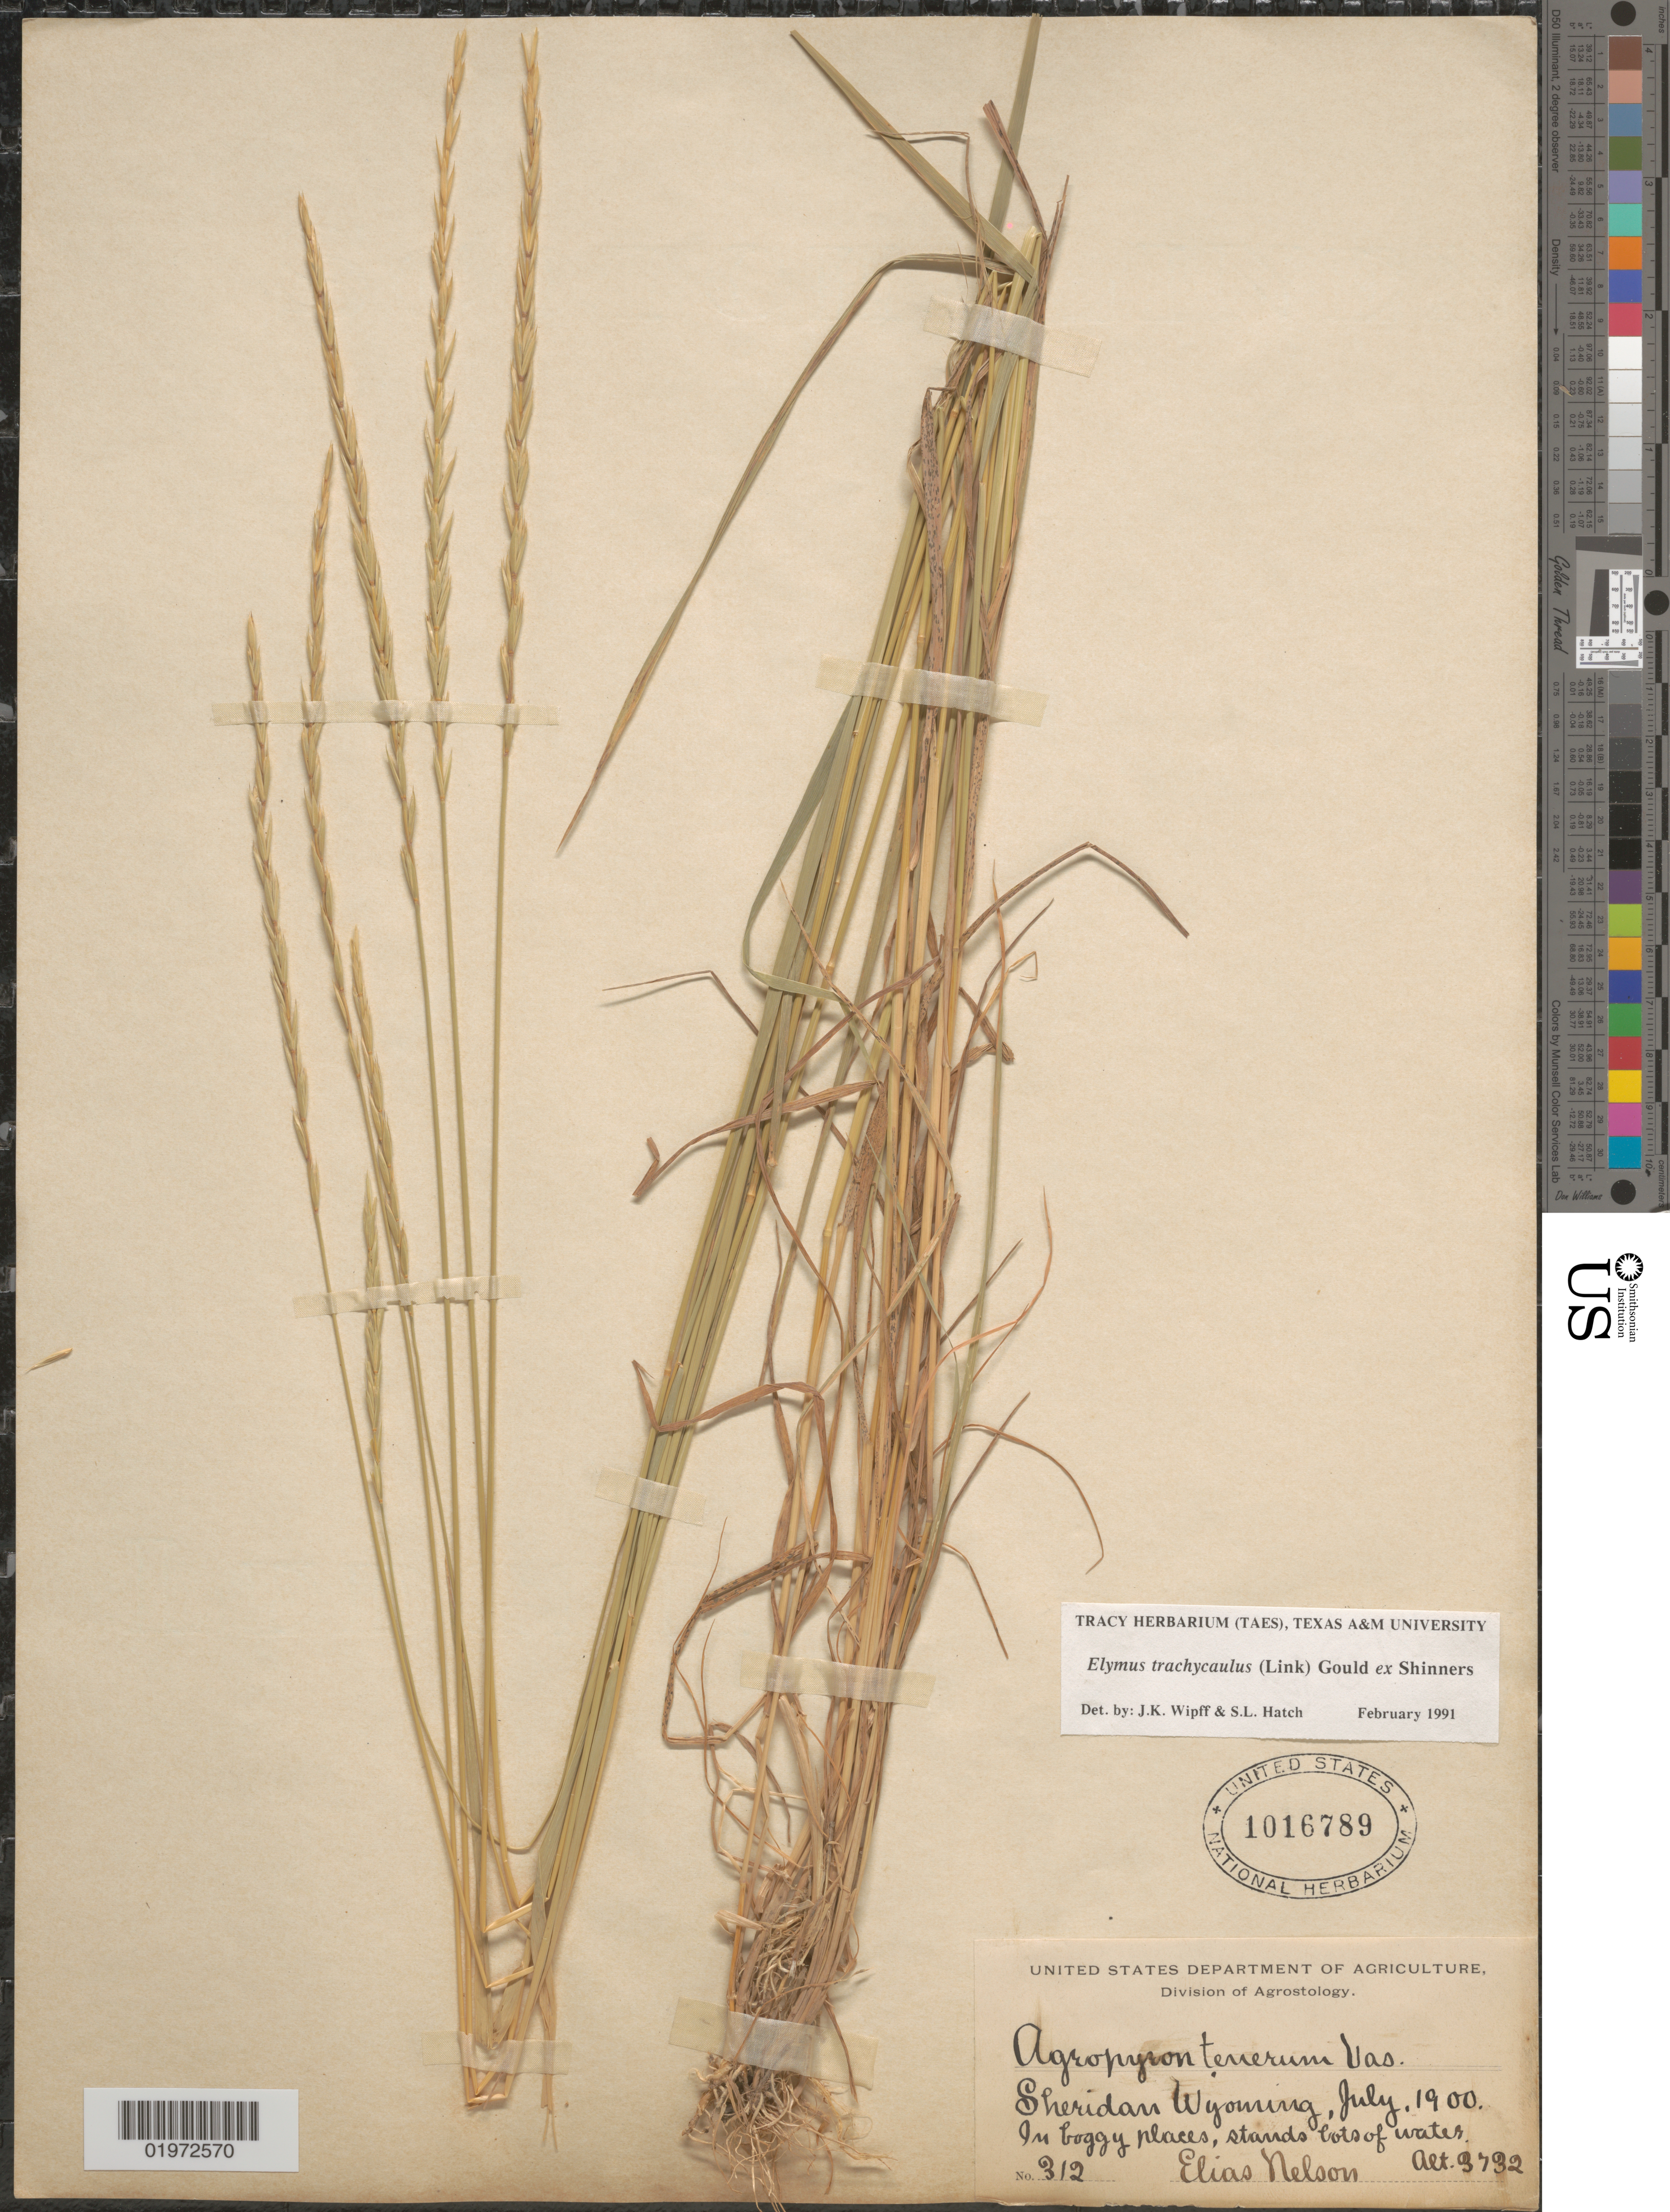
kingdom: Plantae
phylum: Tracheophyta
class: Liliopsida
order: Poales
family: Poaceae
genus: Elymus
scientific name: Elymus trachycaulus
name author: (Link) Gould ex Shinners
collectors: E. Nelson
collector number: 312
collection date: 1900-07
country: United States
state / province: Wyoming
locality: Sheridan. In boggy places, stands lots of water.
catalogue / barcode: US 1016789